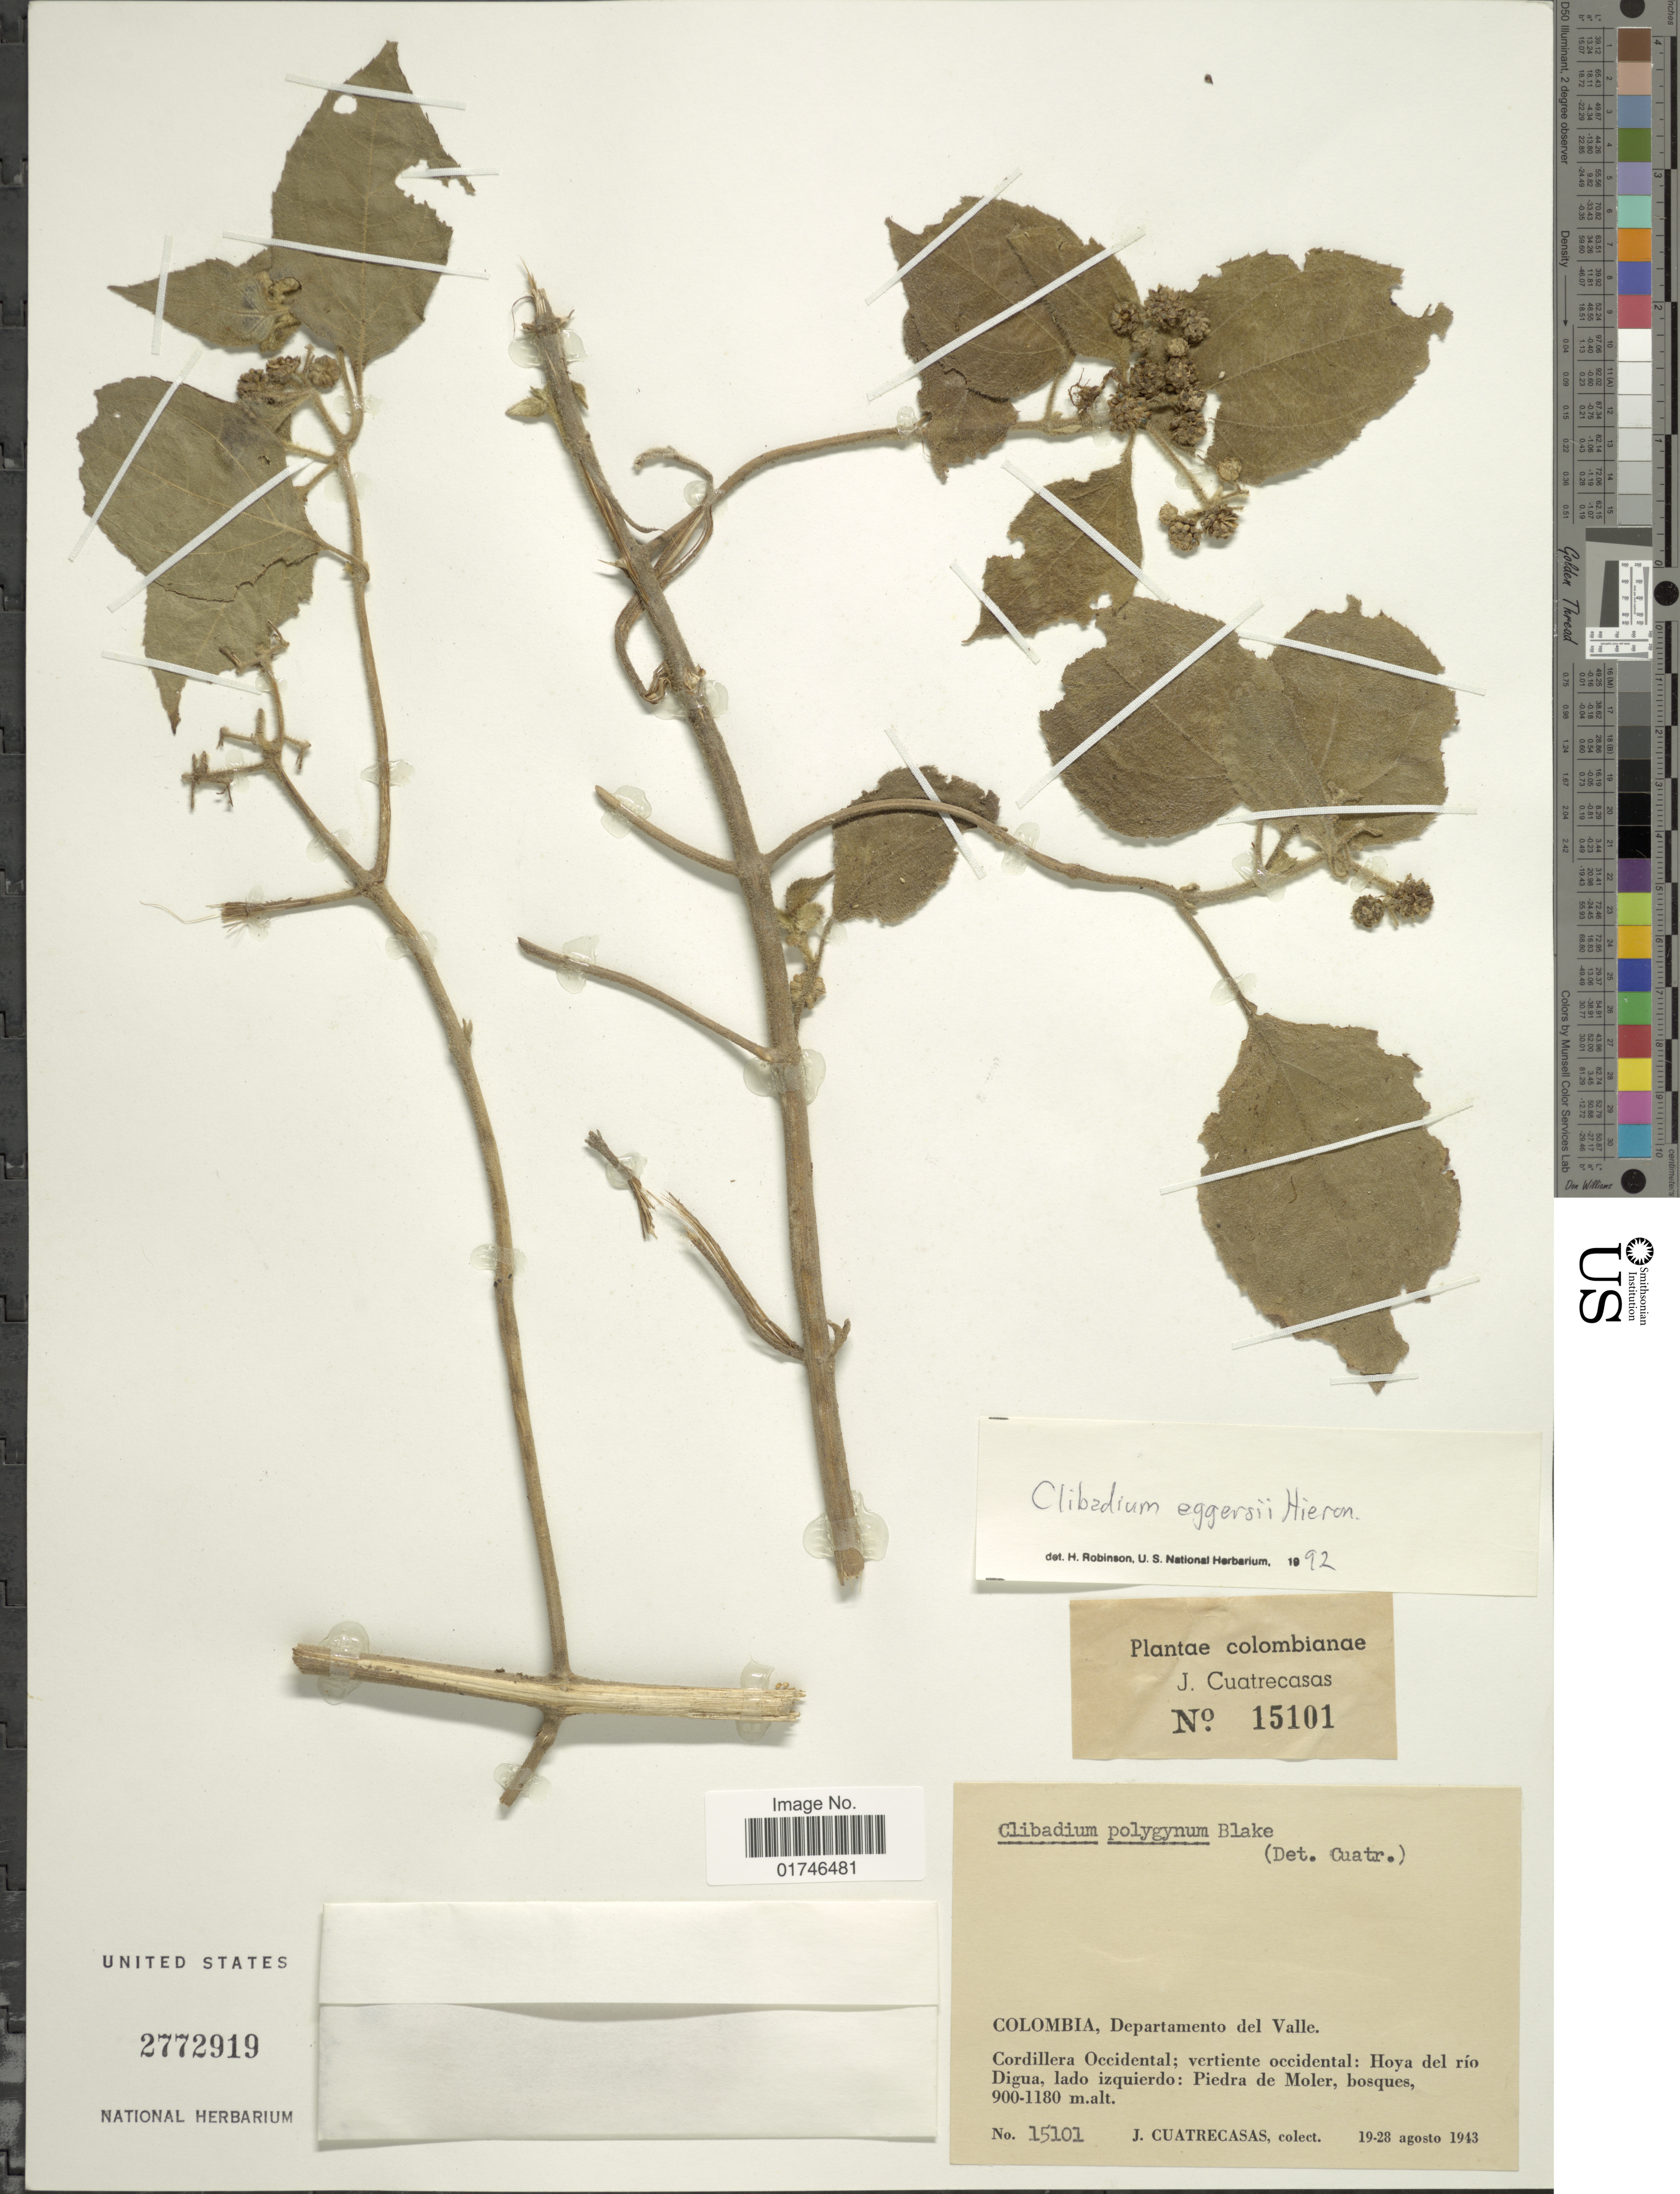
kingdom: Plantae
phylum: Tracheophyta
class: Magnoliopsida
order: Asterales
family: Asteraceae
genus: Clibadium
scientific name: Clibadium eggersii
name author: Hieron.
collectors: J. Cuatrecasas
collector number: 15101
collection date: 1943-08-19/1943-08-28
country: Colombia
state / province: Valle del Cauca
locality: Departamento del Valle. Cordillera Occidental; vertiente occidental: Hoya del rio Digua, lado izquierdo: Piedra de Moler.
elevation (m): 900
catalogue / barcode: US 2772919